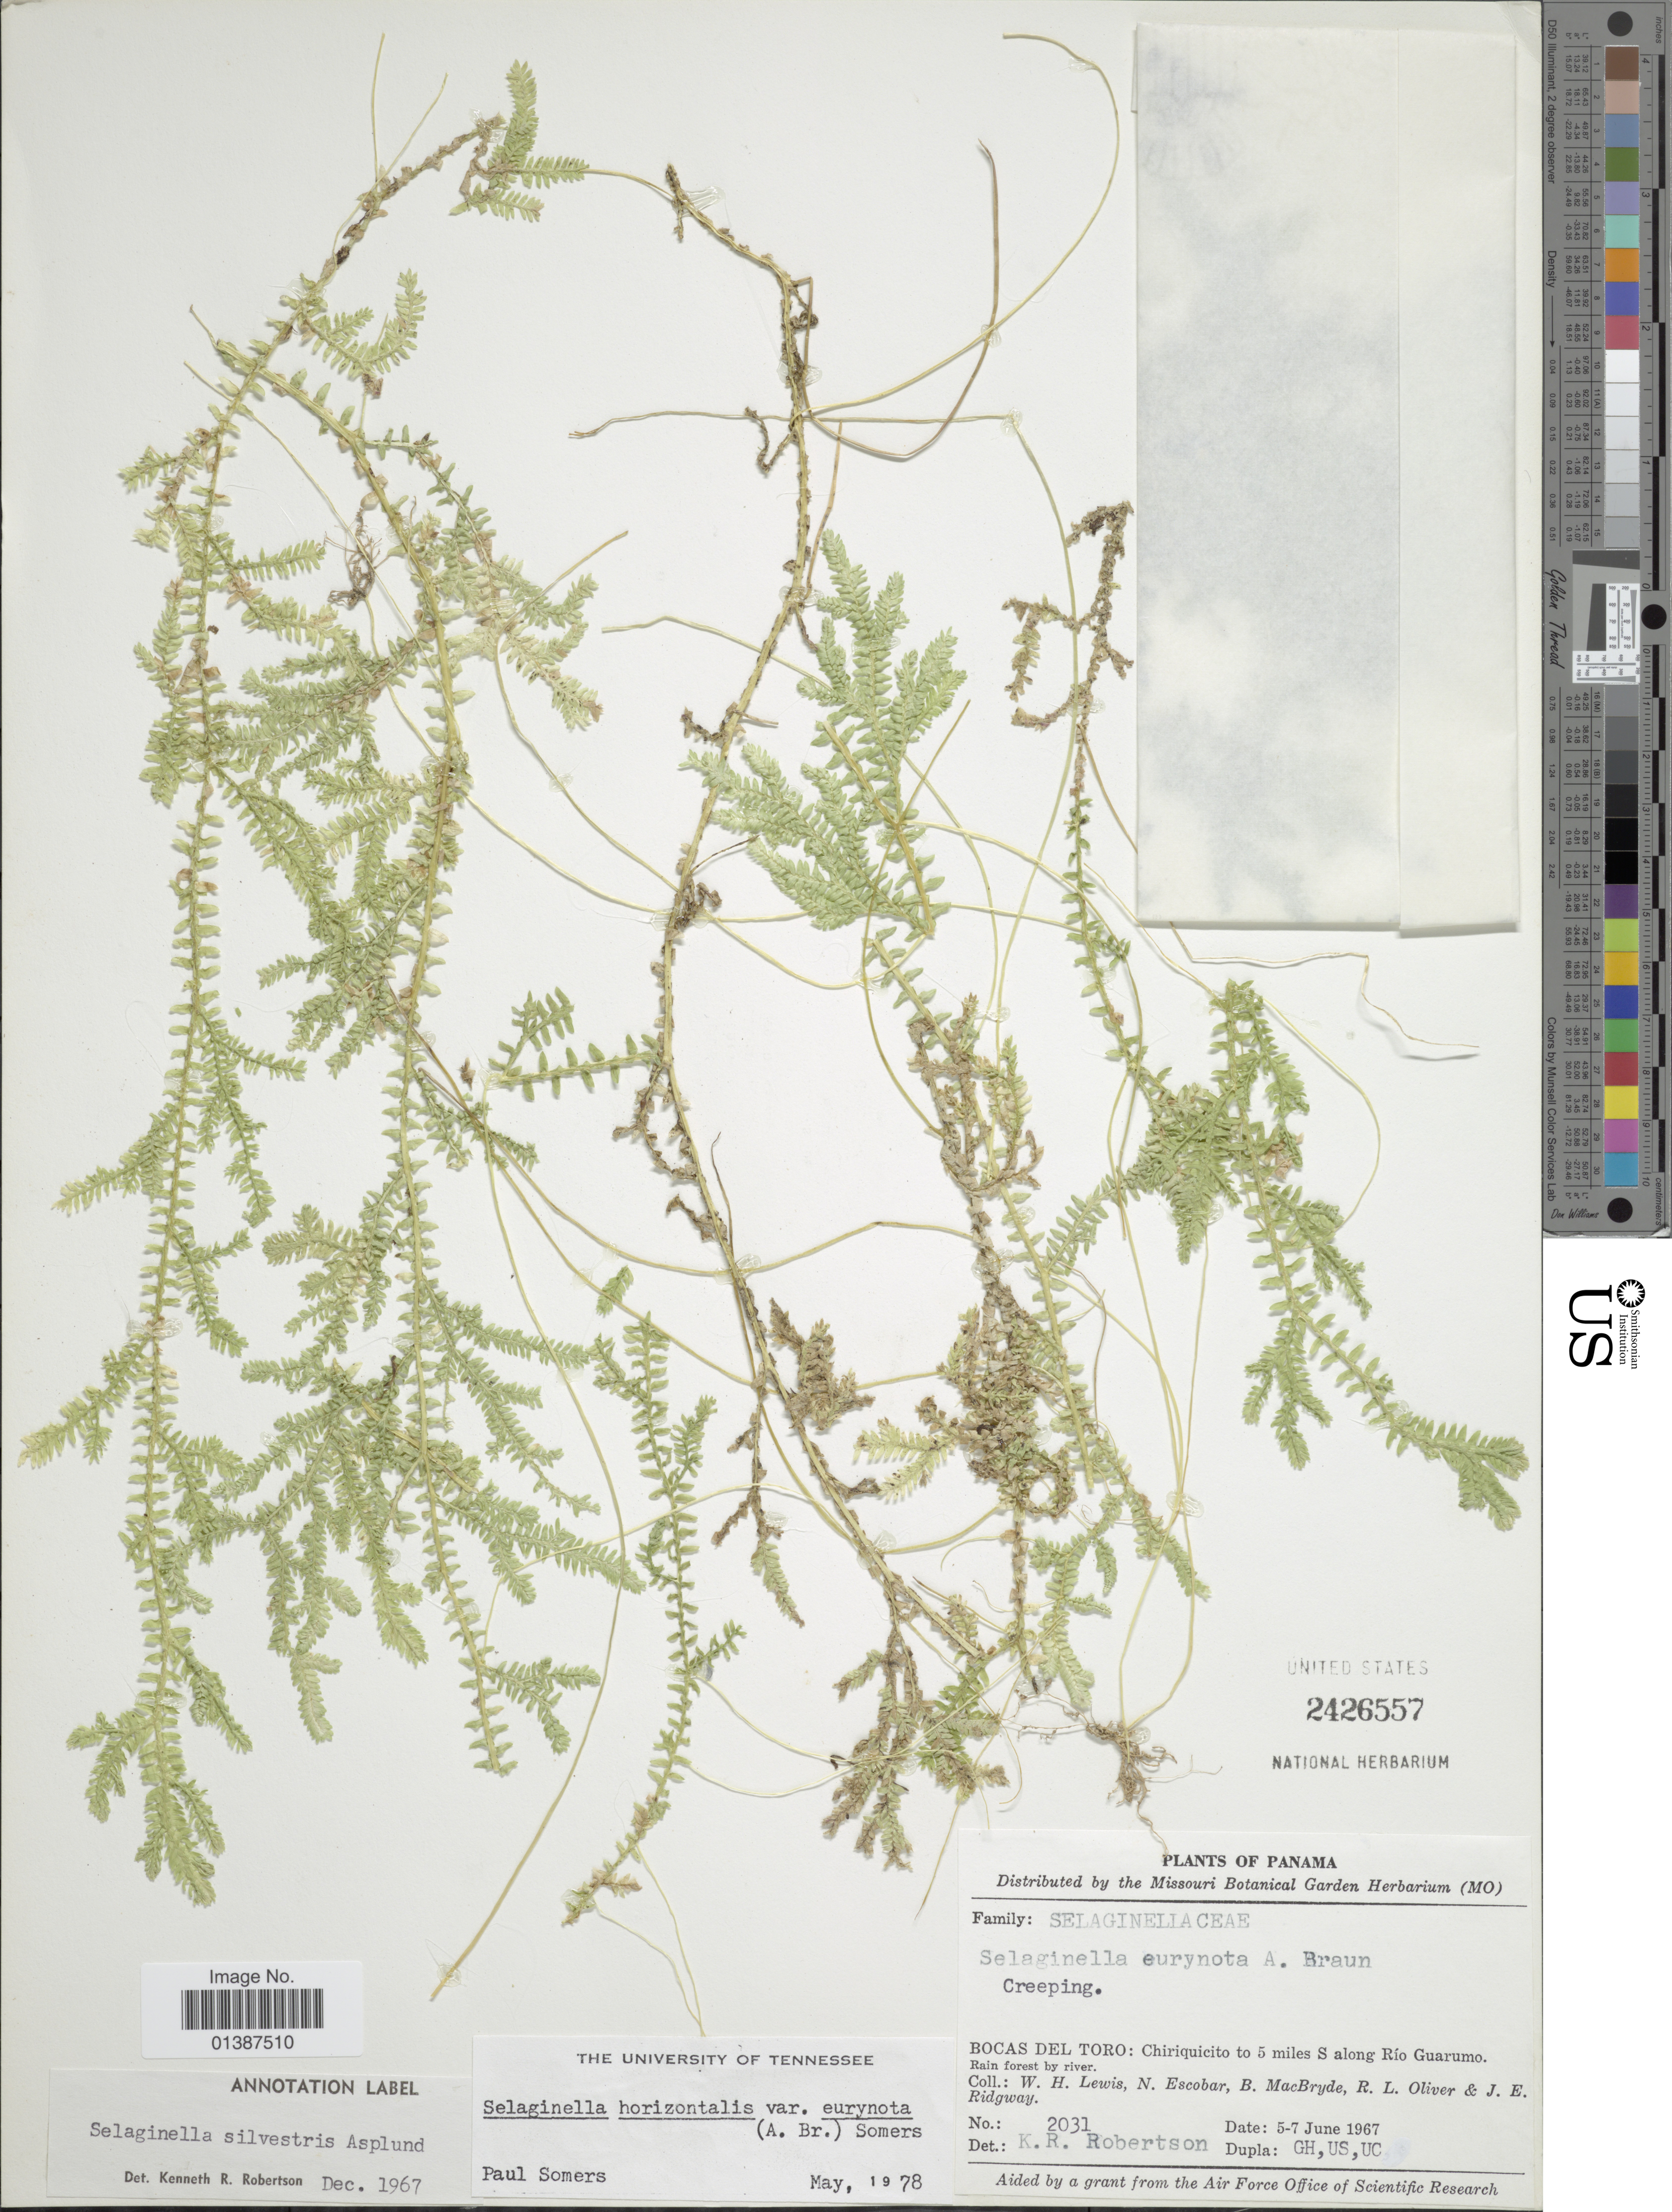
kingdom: Plantae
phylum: Tracheophyta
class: Lycopodiopsida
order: Selaginellales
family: Selaginellaceae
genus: Selaginella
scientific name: Selaginella eurynota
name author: A. Braun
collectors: W. H. Lewis, N. Escobar, B. MacBryde, R. Oliver & J. Ridgway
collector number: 2031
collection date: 1967-06-05/1967-06-07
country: Panama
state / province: Bocas del Toro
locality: Chiriquicito to 5 miles S along Río Guarumo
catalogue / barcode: US 2426557